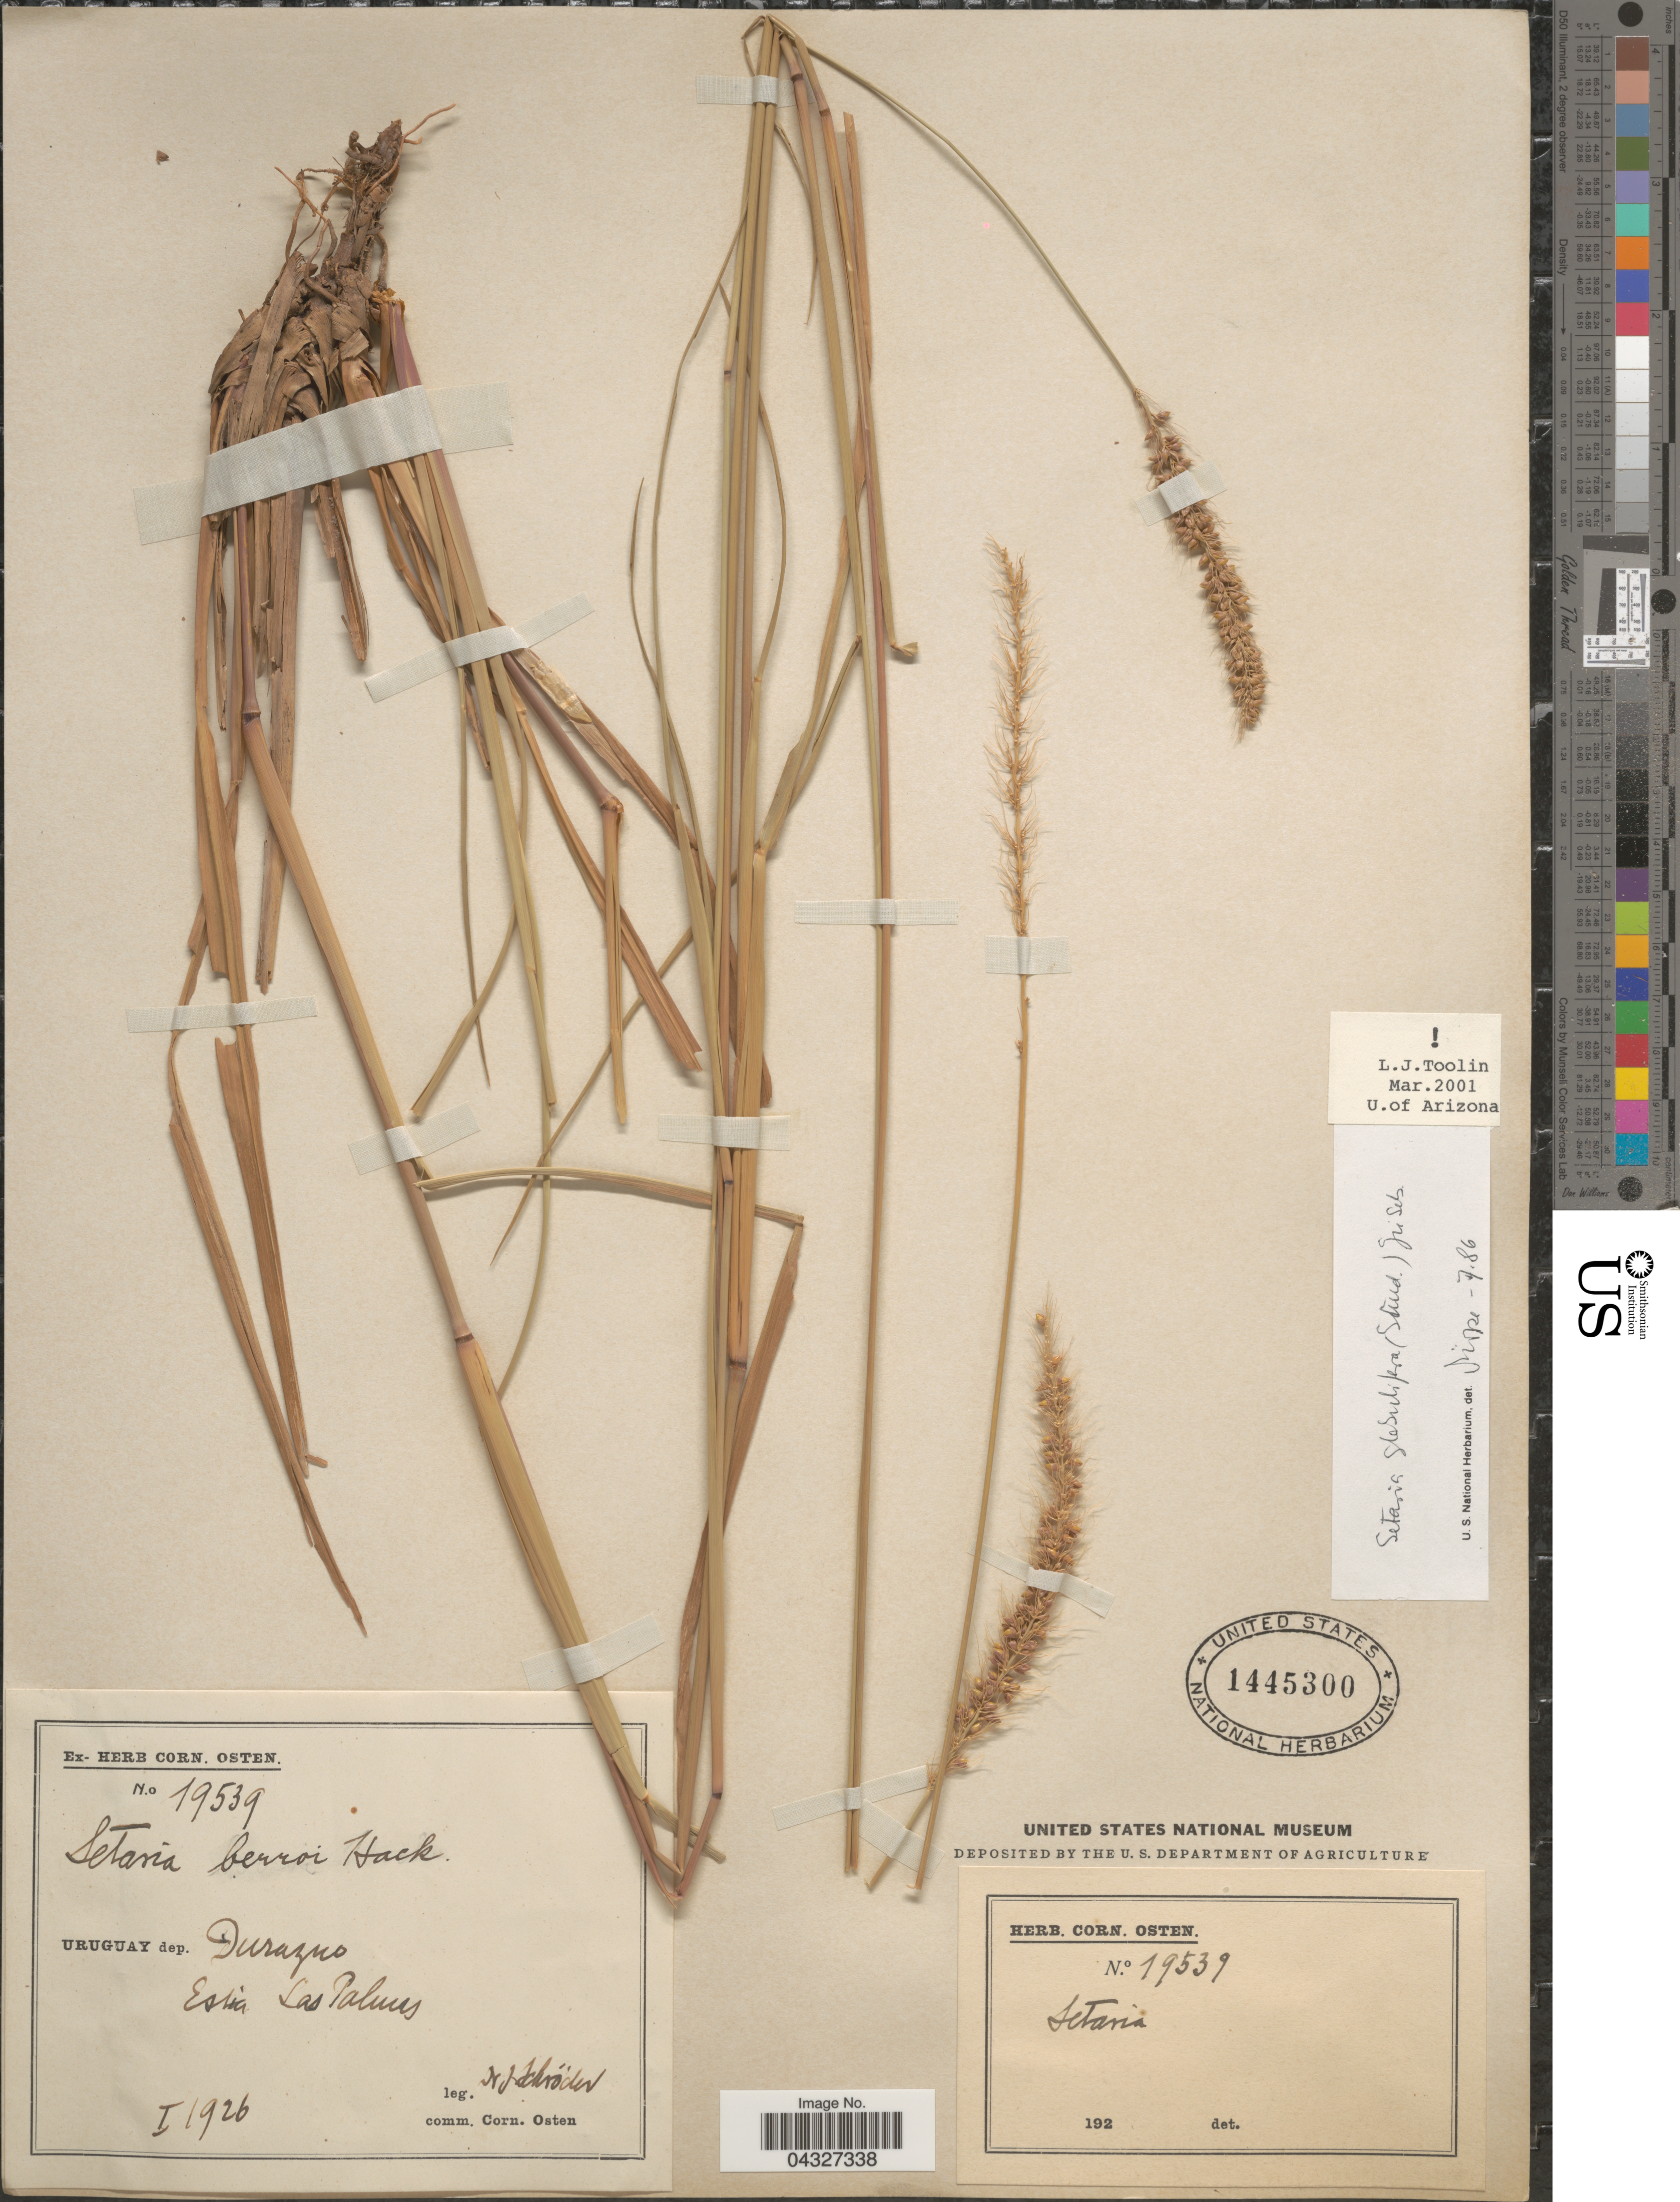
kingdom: Plantae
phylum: Tracheophyta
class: Liliopsida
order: Poales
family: Poaceae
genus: Setaria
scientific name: Setaria globulifera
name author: Griseb.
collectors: J. Schröder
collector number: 19539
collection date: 1926-01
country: Uruguay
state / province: Durazno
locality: Dep. Durazno. Esta Las Palmas.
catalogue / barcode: US 1445300